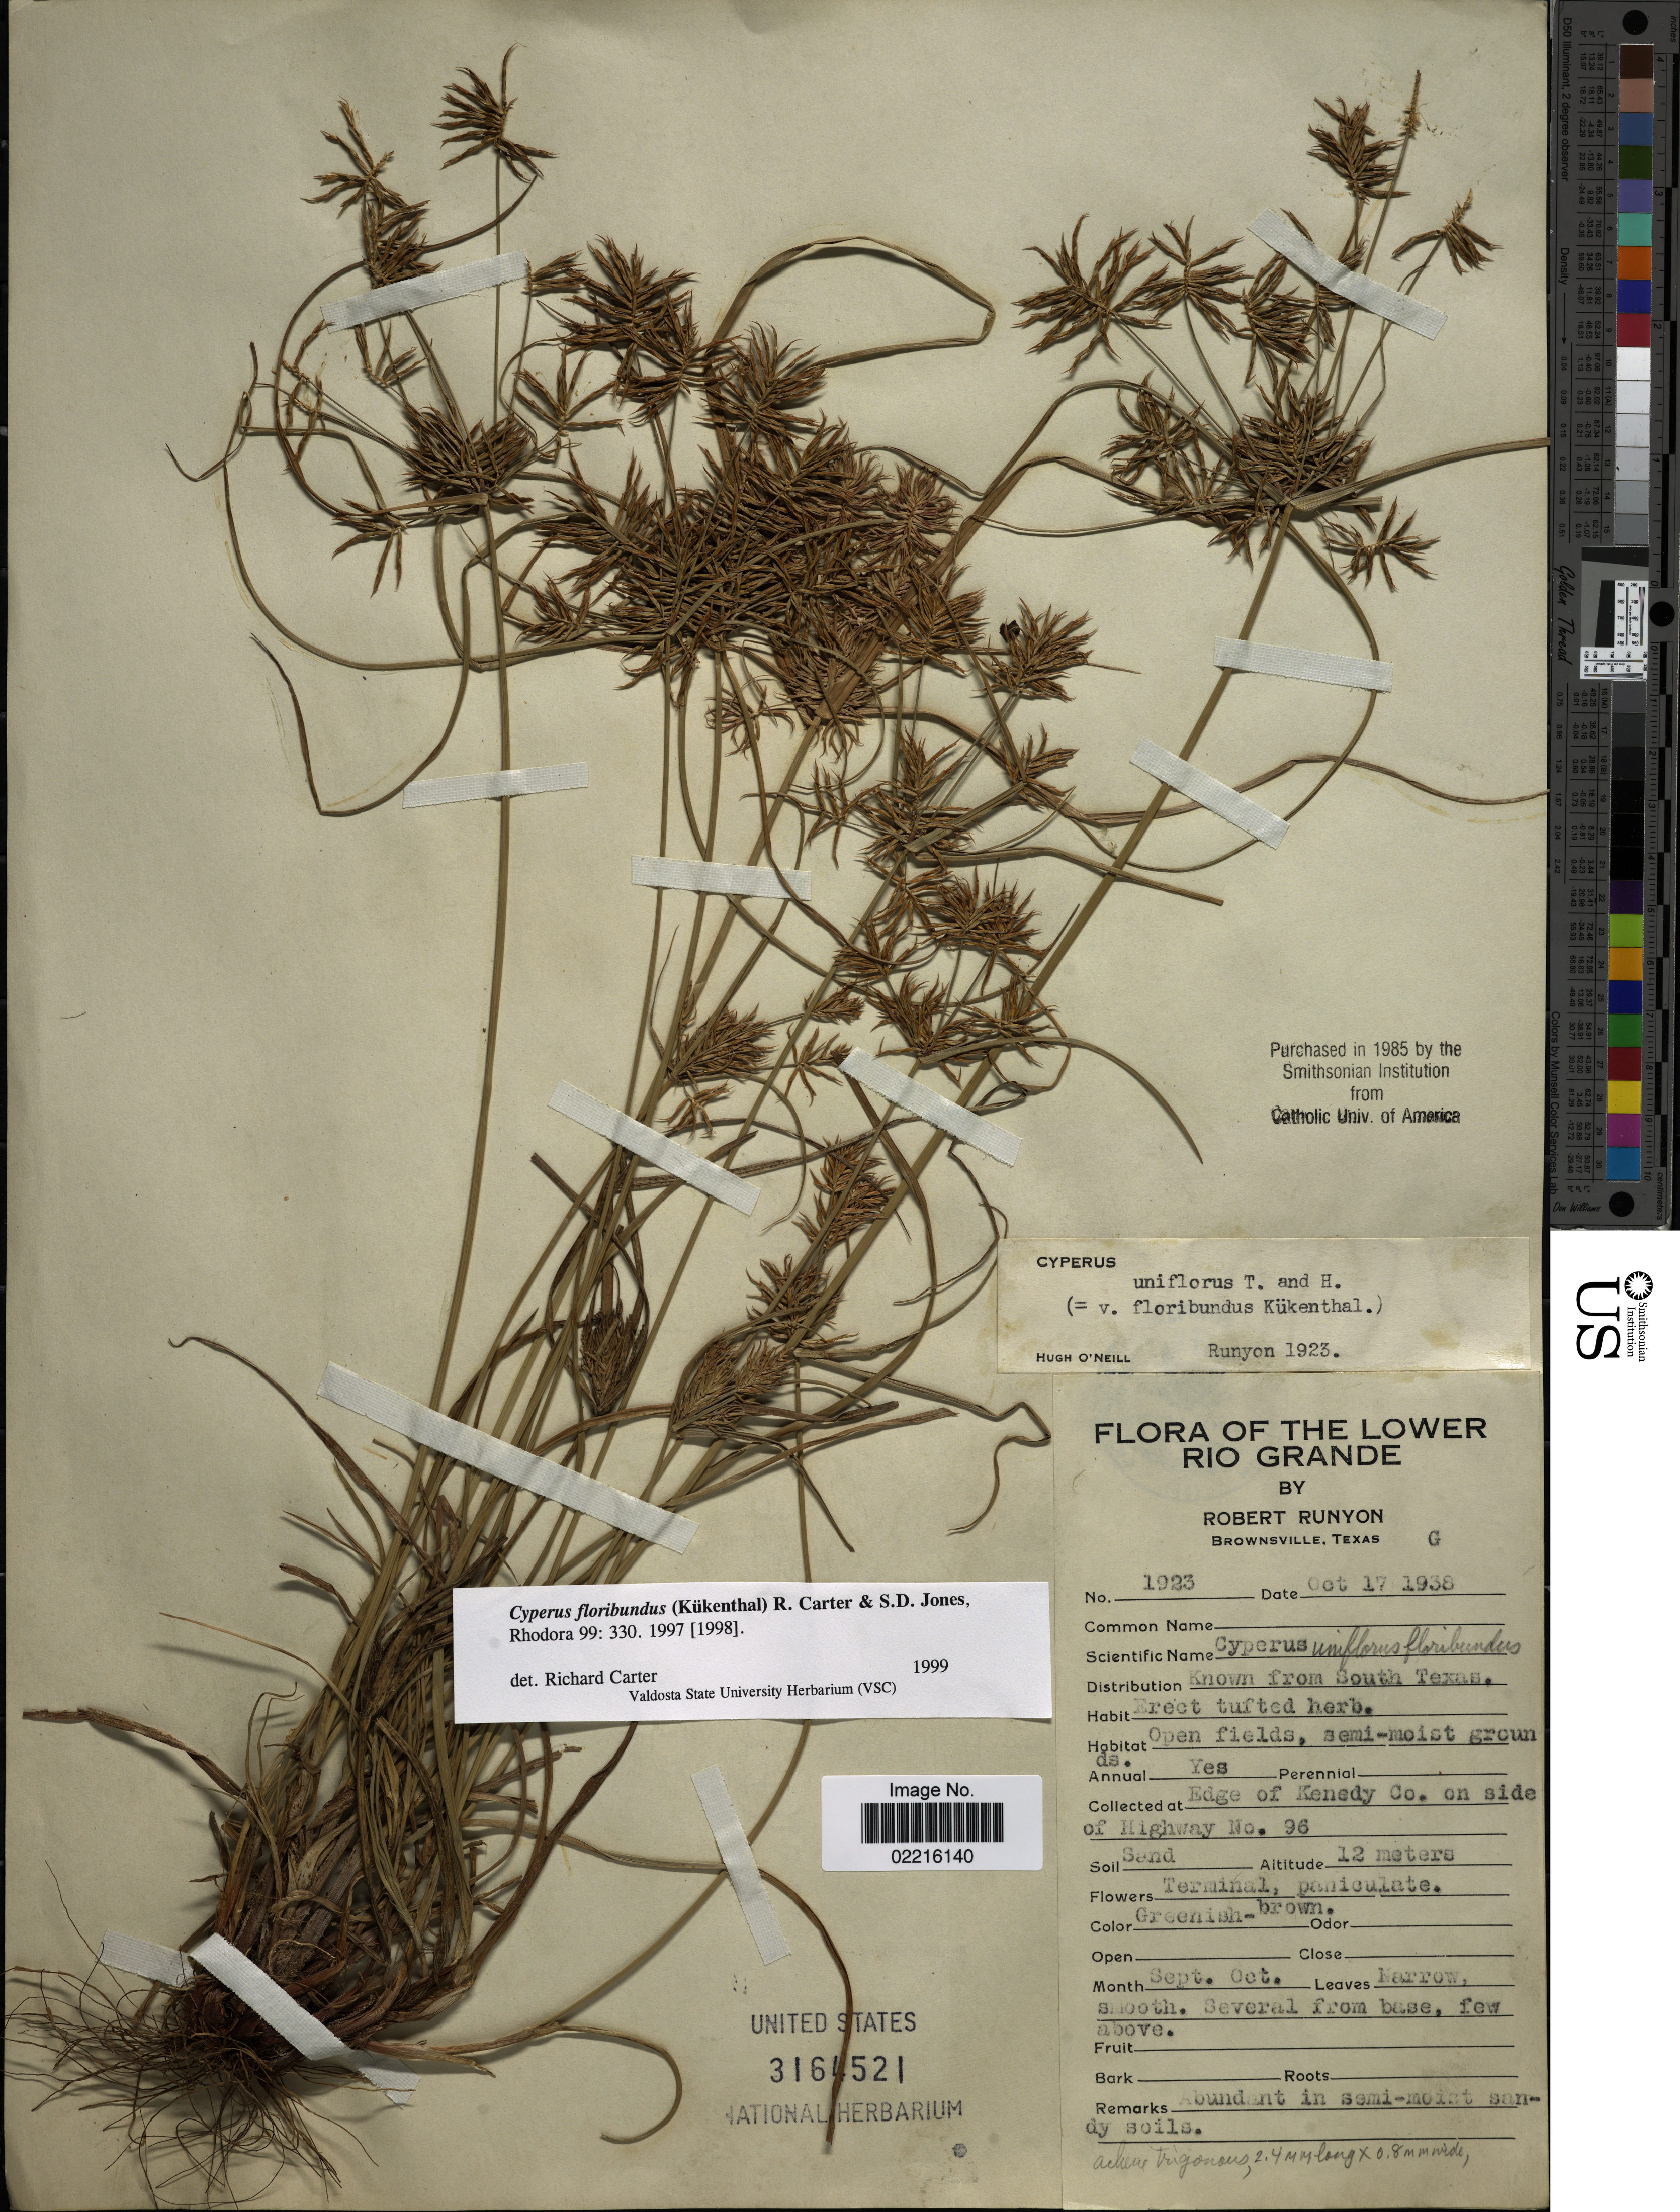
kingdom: Plantae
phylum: Tracheophyta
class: Liliopsida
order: Poales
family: Cyperaceae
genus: Cyperus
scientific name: Cyperus floribundus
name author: (Kük.) R. Carter & S.D. Jones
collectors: R. Runyon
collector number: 1923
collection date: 1938-10-17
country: United States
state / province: Texas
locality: The Lower Rio Grande, Edge of Kenedy Co. on side of Highway No. 96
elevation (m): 12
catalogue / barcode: US 3164521